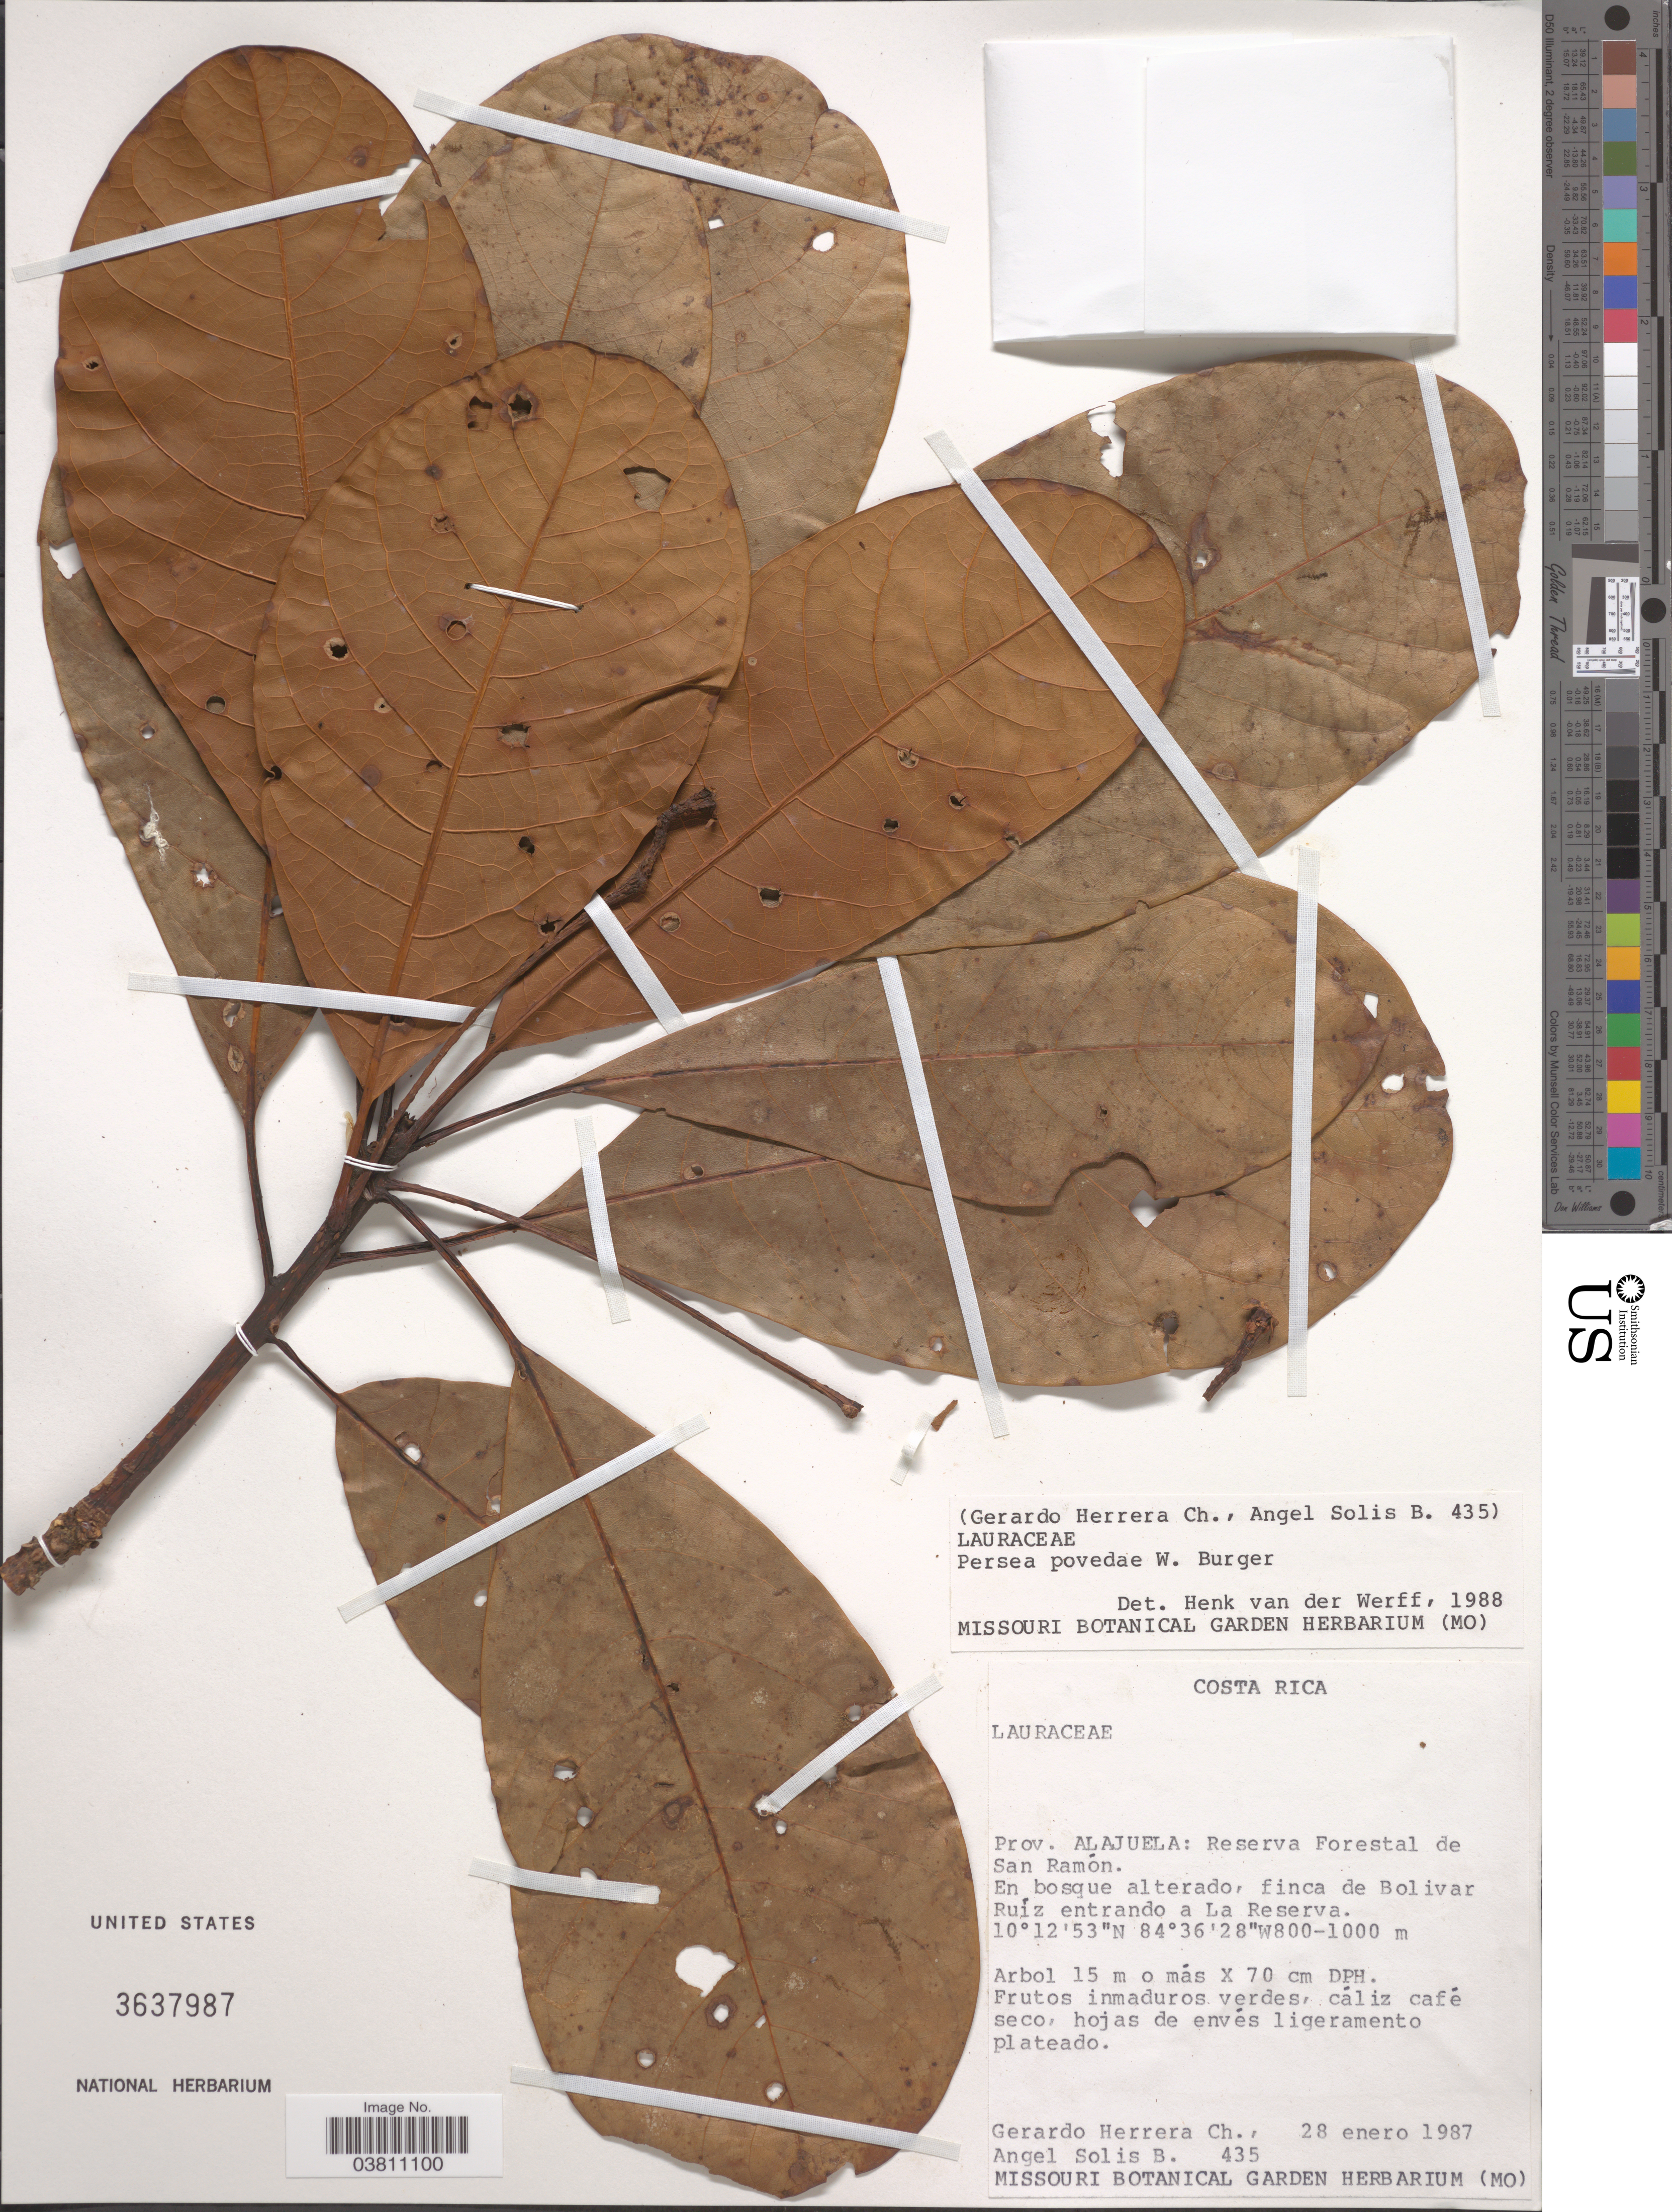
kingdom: Plantae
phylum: Tracheophyta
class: Magnoliopsida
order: Laurales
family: Lauraceae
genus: Persea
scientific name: Persea povedae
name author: W.C. Burger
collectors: G. Herrera Ch. & A. Solis B.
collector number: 435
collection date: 1987-01-28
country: Costa Rica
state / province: Alajuela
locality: Reserva Forestal de San Ramón. En bosque alterado, finca de Bolivar Ruíz entrando a la Reserva.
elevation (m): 800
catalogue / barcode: US 3637987